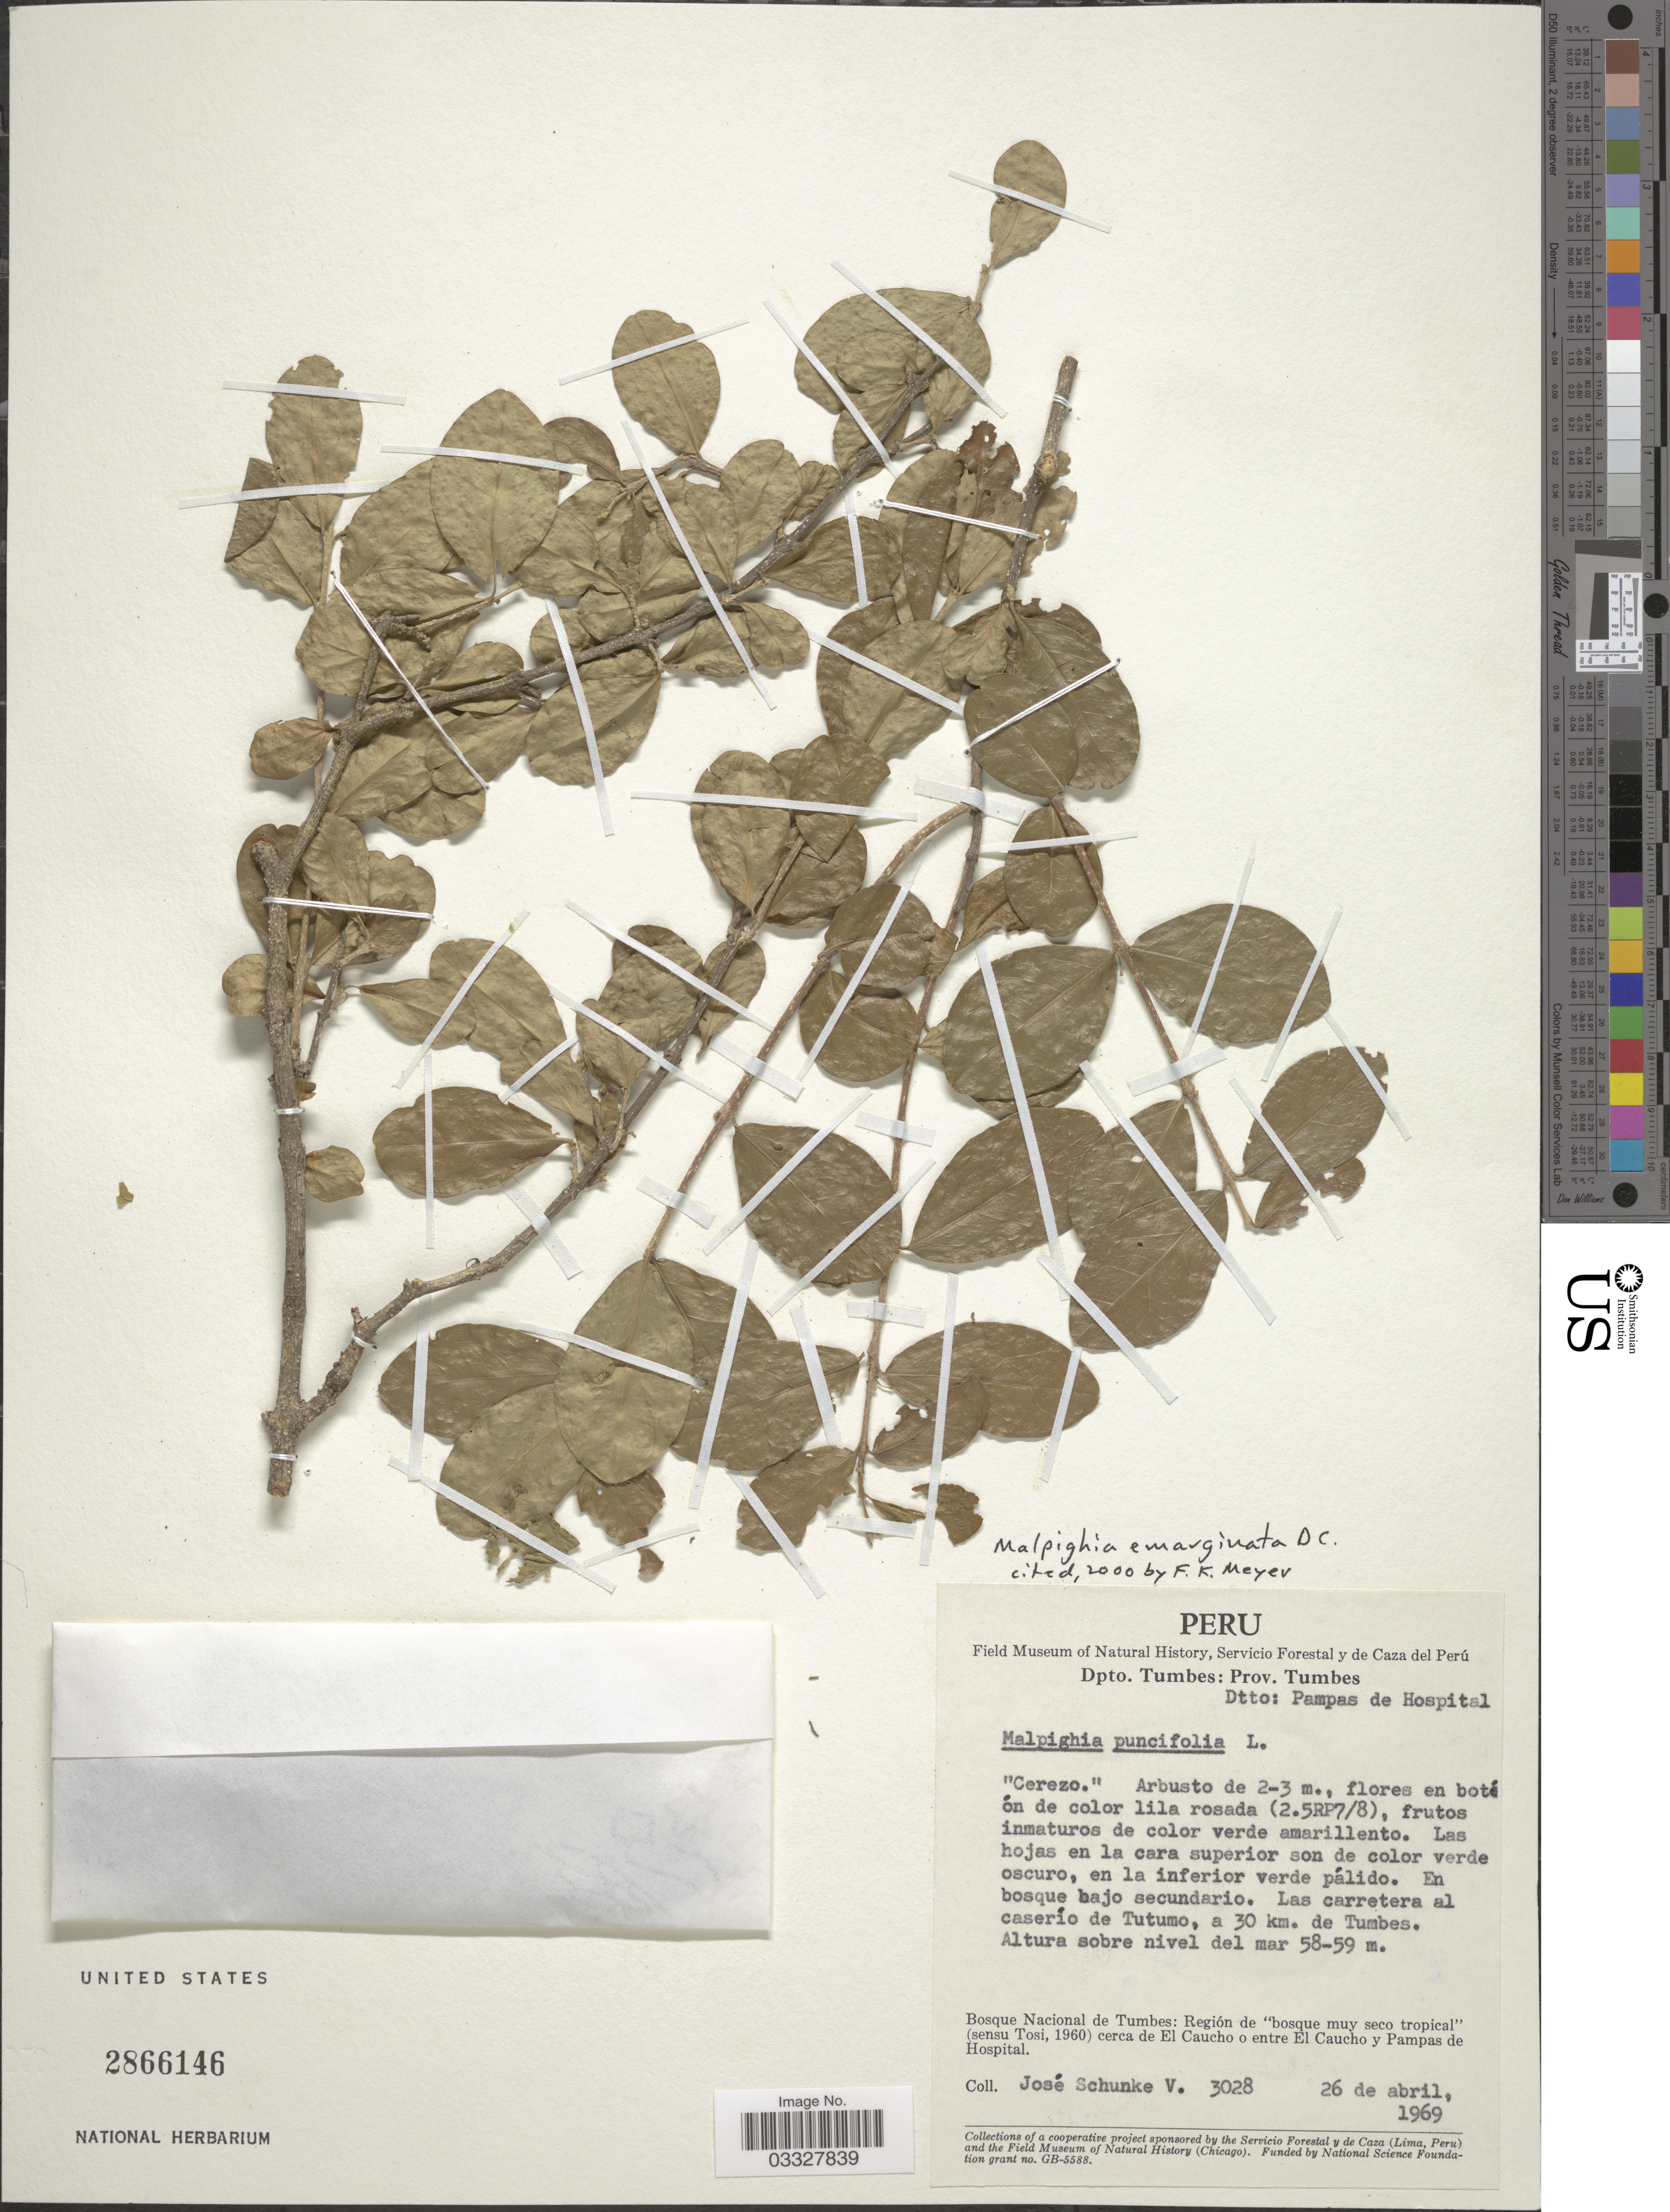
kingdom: Plantae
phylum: Tracheophyta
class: Magnoliopsida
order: Malpighiales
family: Malpighiaceae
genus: Malpighia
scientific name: Malpighia emarginata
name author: DC.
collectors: J. Schunke Vigo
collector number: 3028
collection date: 1969-04-26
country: Peru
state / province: Tumbes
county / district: Tumbes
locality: Dpto. Tumbes: Prov. Tumbes. Dtto: Pampas de Hospital. Las Carretera al caserío de Tutumo, a 30 km. de Tumbes. Bosque Nacional de Tumbes: Región de "bosque muy seco tropical" (sensu Tosi, 1960) cerca de El Caucho o entre El Caucho y Pampas de Hospital.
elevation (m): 58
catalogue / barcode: US 2866146